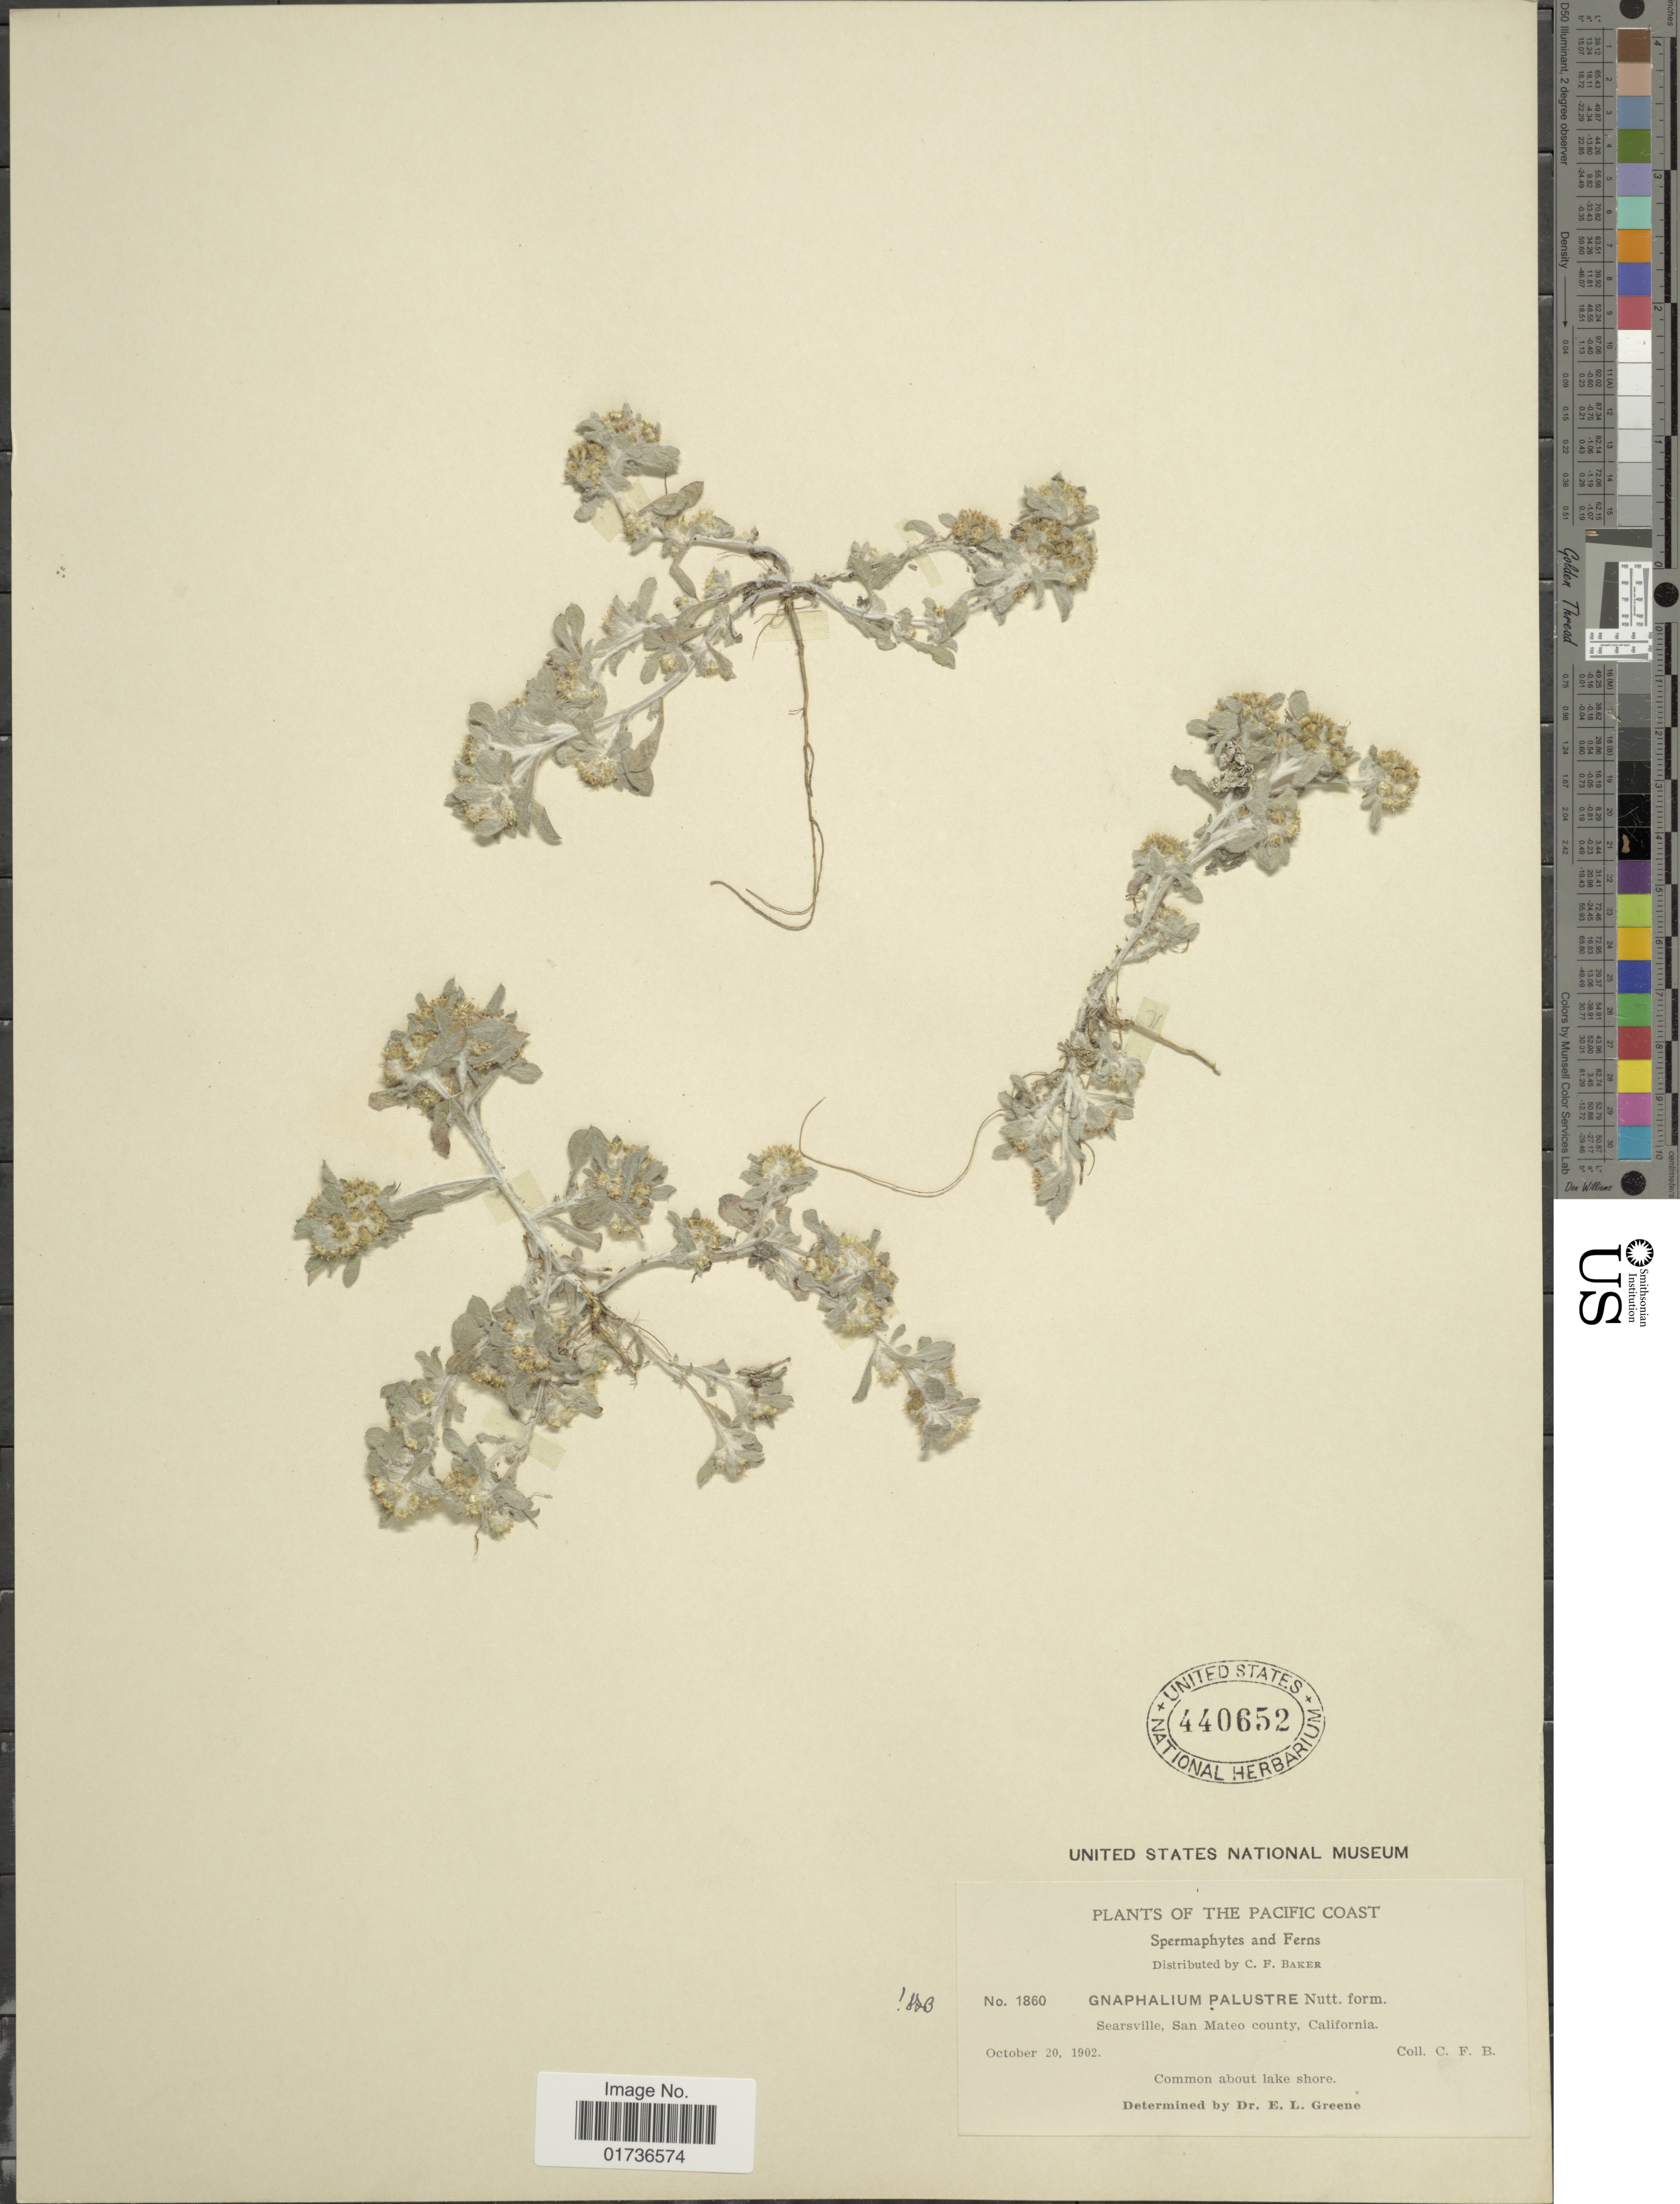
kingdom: Plantae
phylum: Tracheophyta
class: Magnoliopsida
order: Asterales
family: Asteraceae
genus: Gnaphalium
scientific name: Gnaphalium palustre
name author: Nutt.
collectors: C. F. Baker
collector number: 1860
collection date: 1902-10-20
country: United States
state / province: California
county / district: San Mateo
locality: The Pacific Coast, Searsville, San Mateo county, Common about lake shore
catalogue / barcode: US 440652